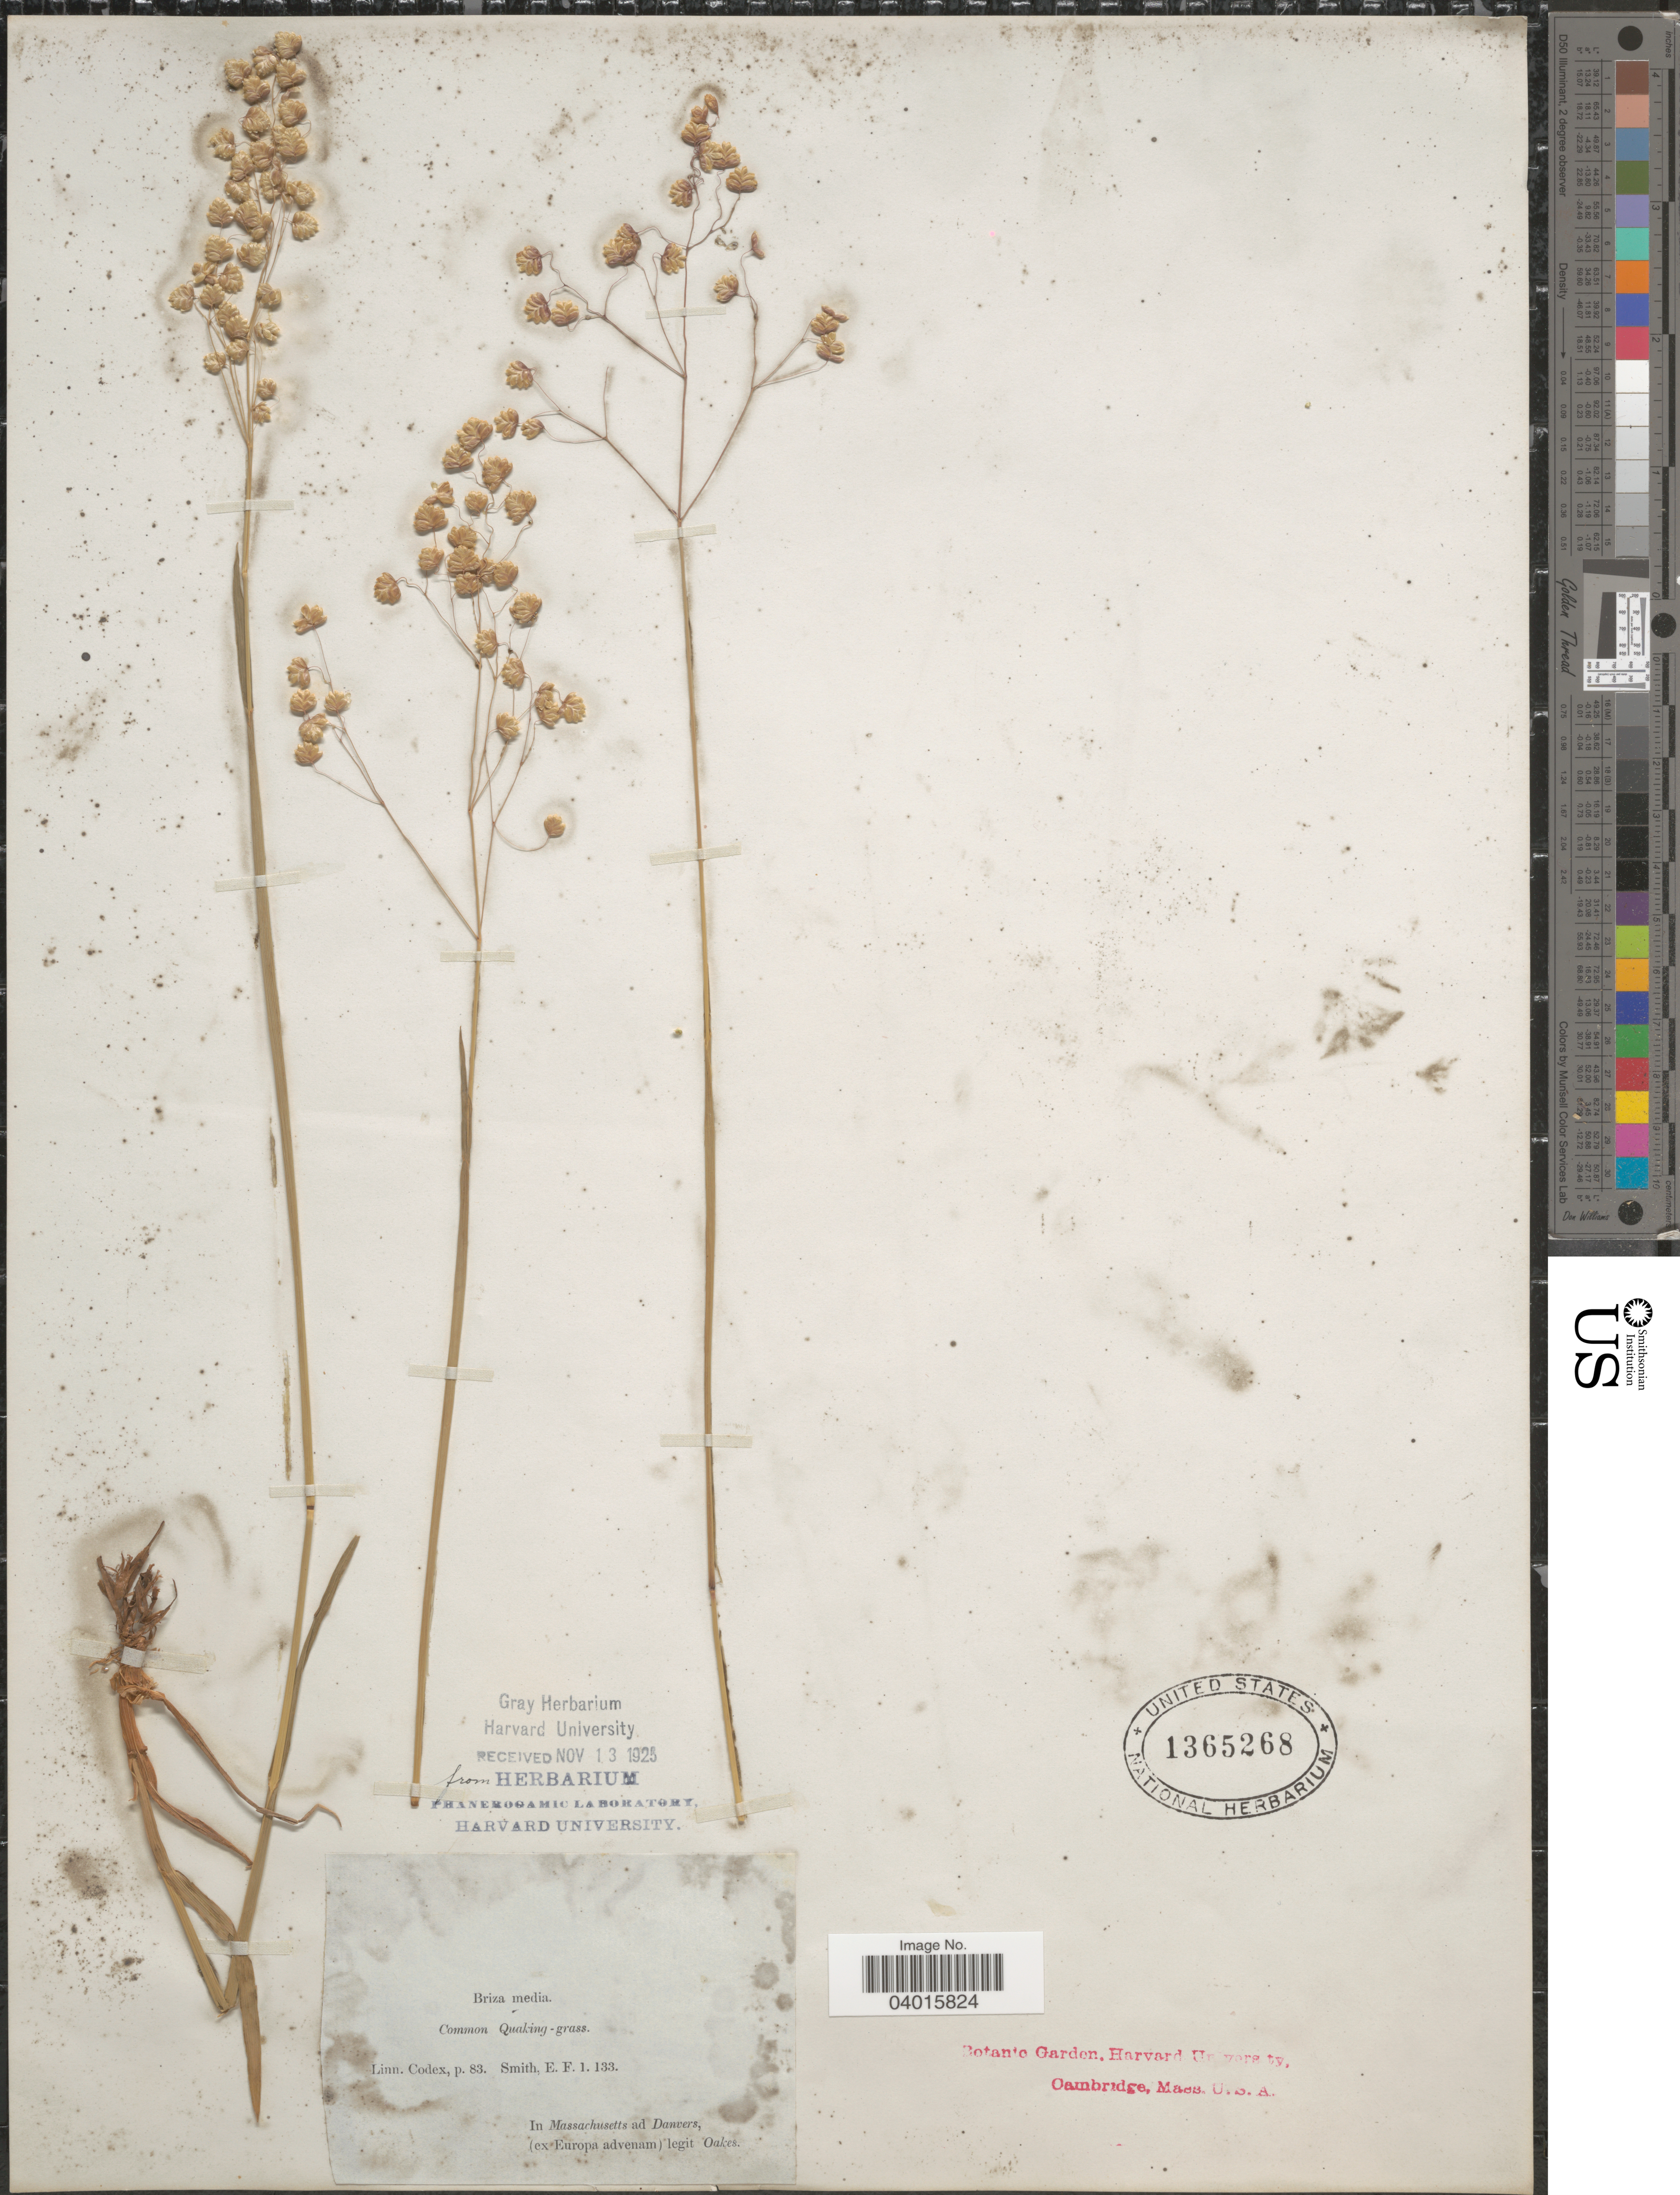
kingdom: Plantae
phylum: Tracheophyta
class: Liliopsida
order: Poales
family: Poaceae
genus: Briza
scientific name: Briza media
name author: L.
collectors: -. Oakes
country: United States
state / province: Massachusetts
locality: In Massachusetts ad Danvers.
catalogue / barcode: US 1365268